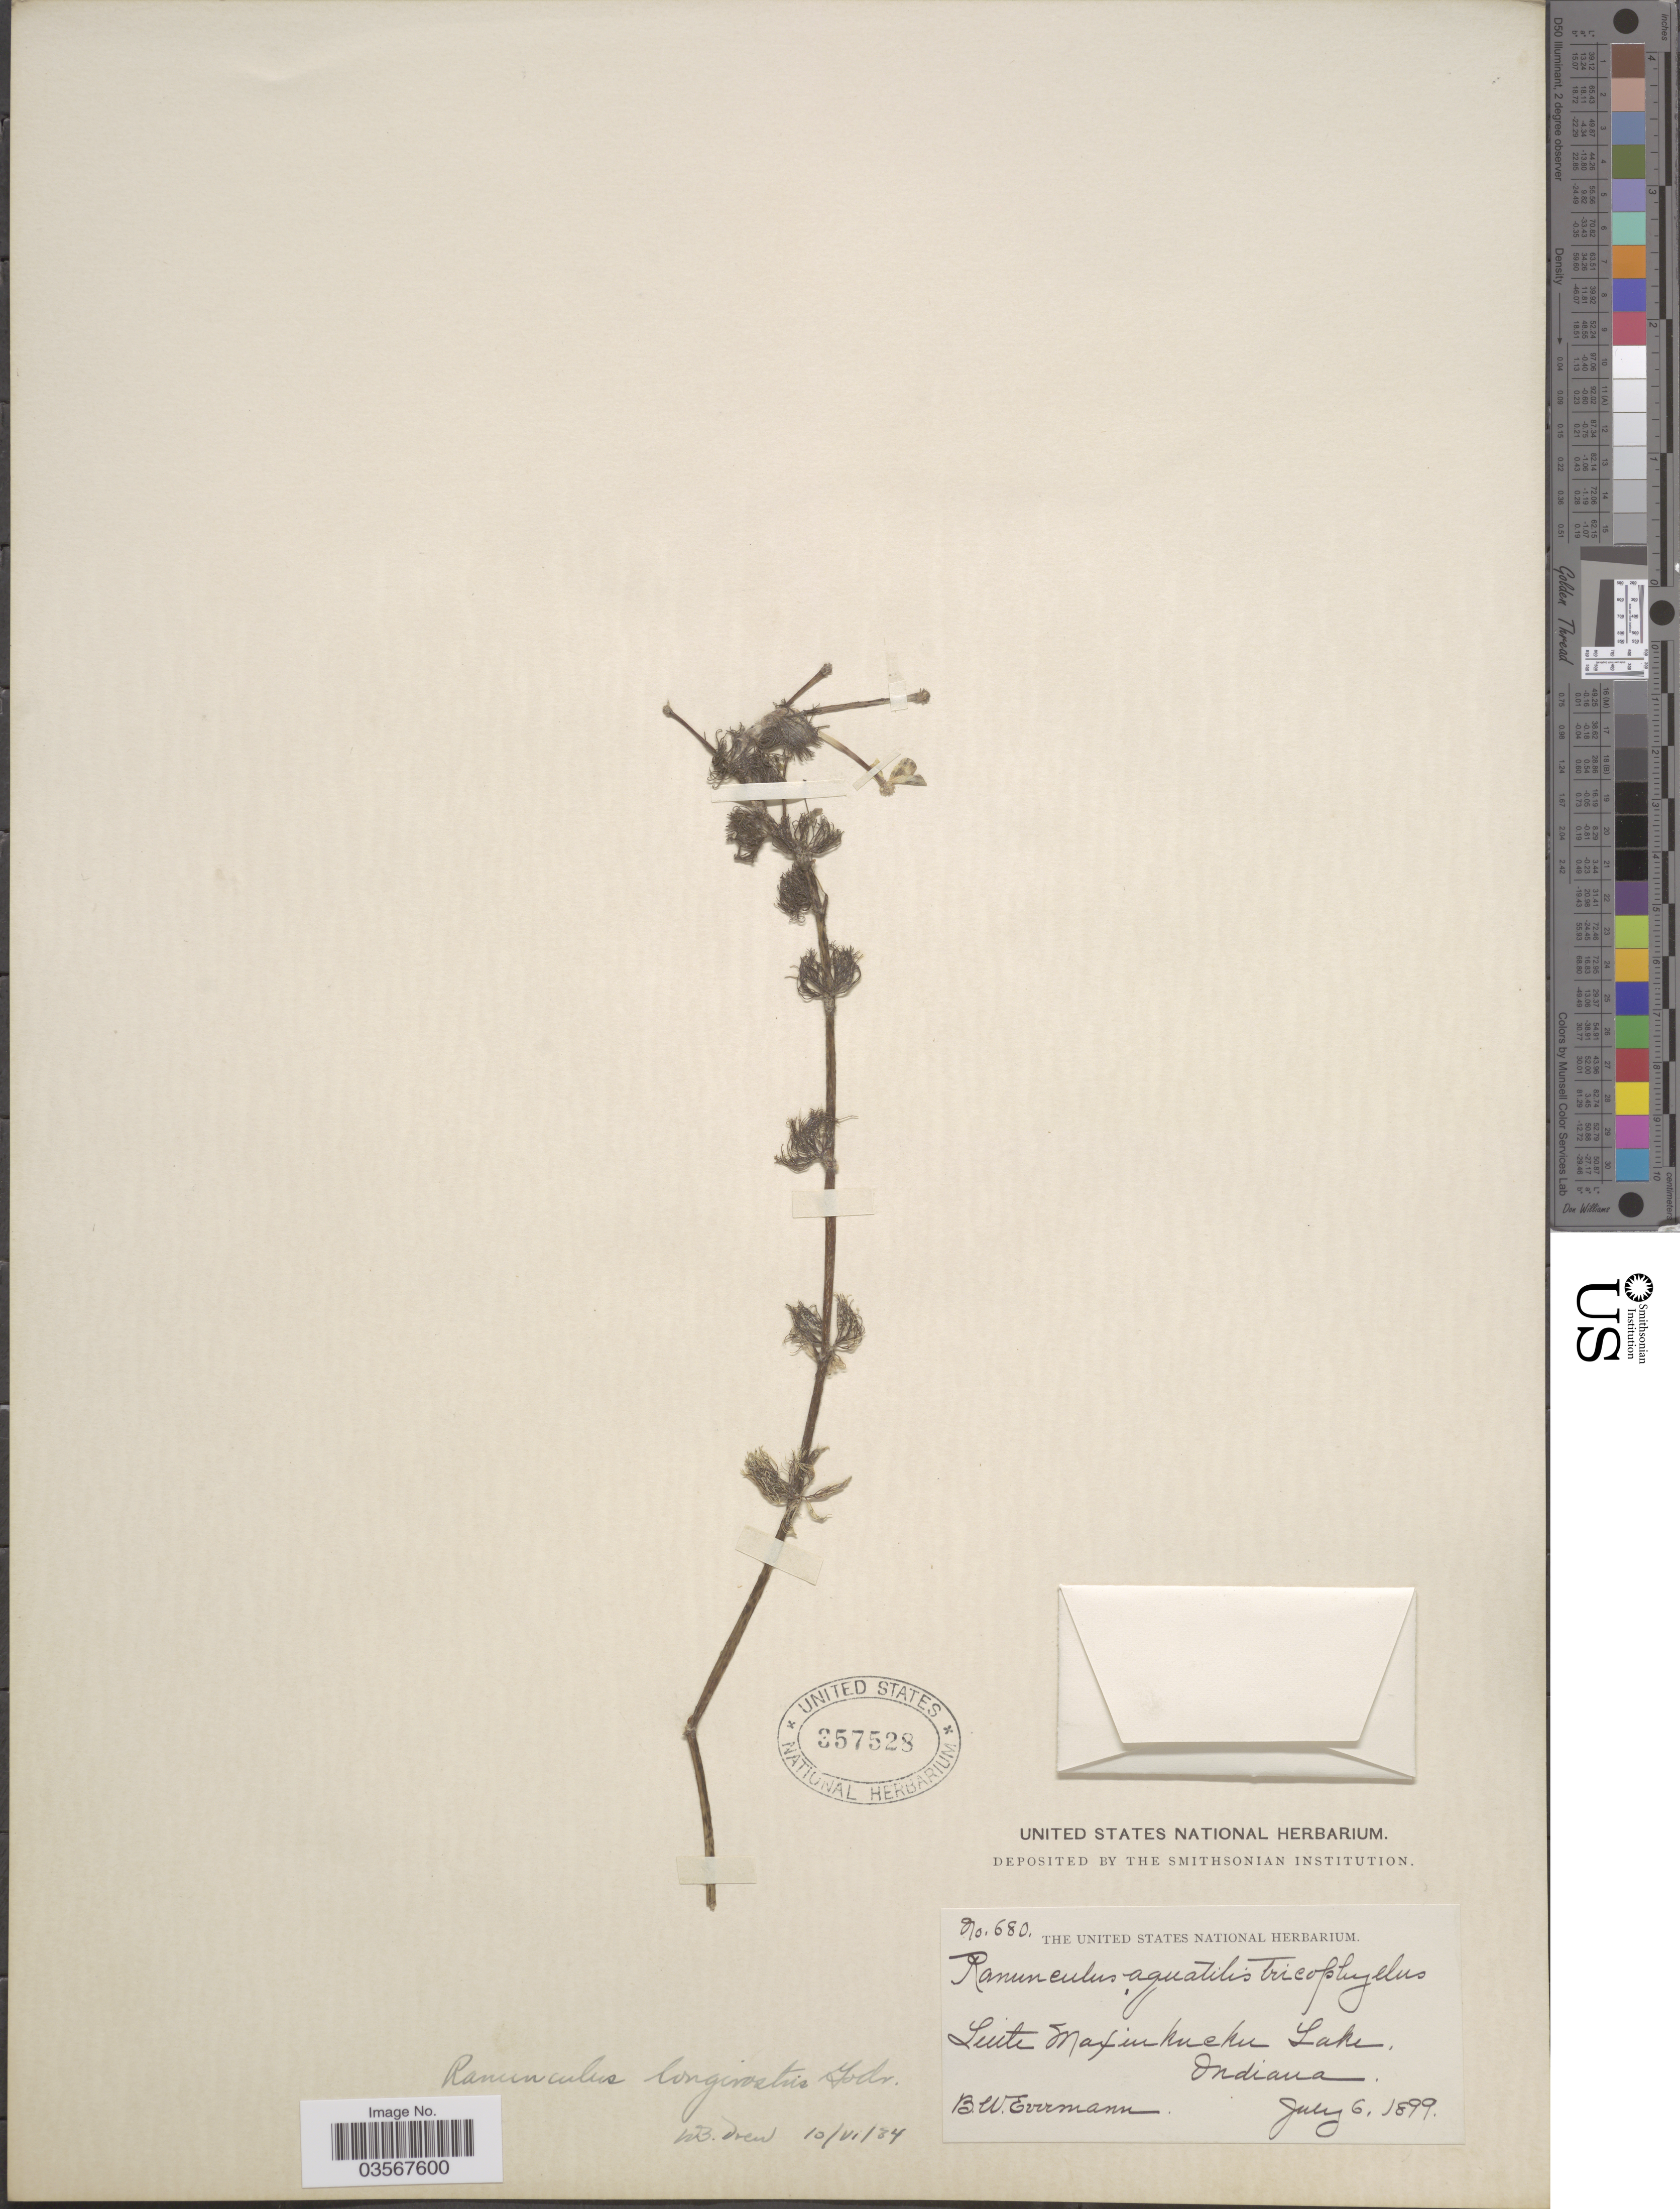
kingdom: Plantae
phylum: Tracheophyta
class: Magnoliopsida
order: Ranunculales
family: Ranunculaceae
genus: Ranunculus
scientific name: Ranunculus longirostris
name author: Godr.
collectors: B. W. Evermann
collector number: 680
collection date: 1899-07-06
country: United States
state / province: Indiana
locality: Little Maxinkuckee Lake.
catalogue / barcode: US 357528